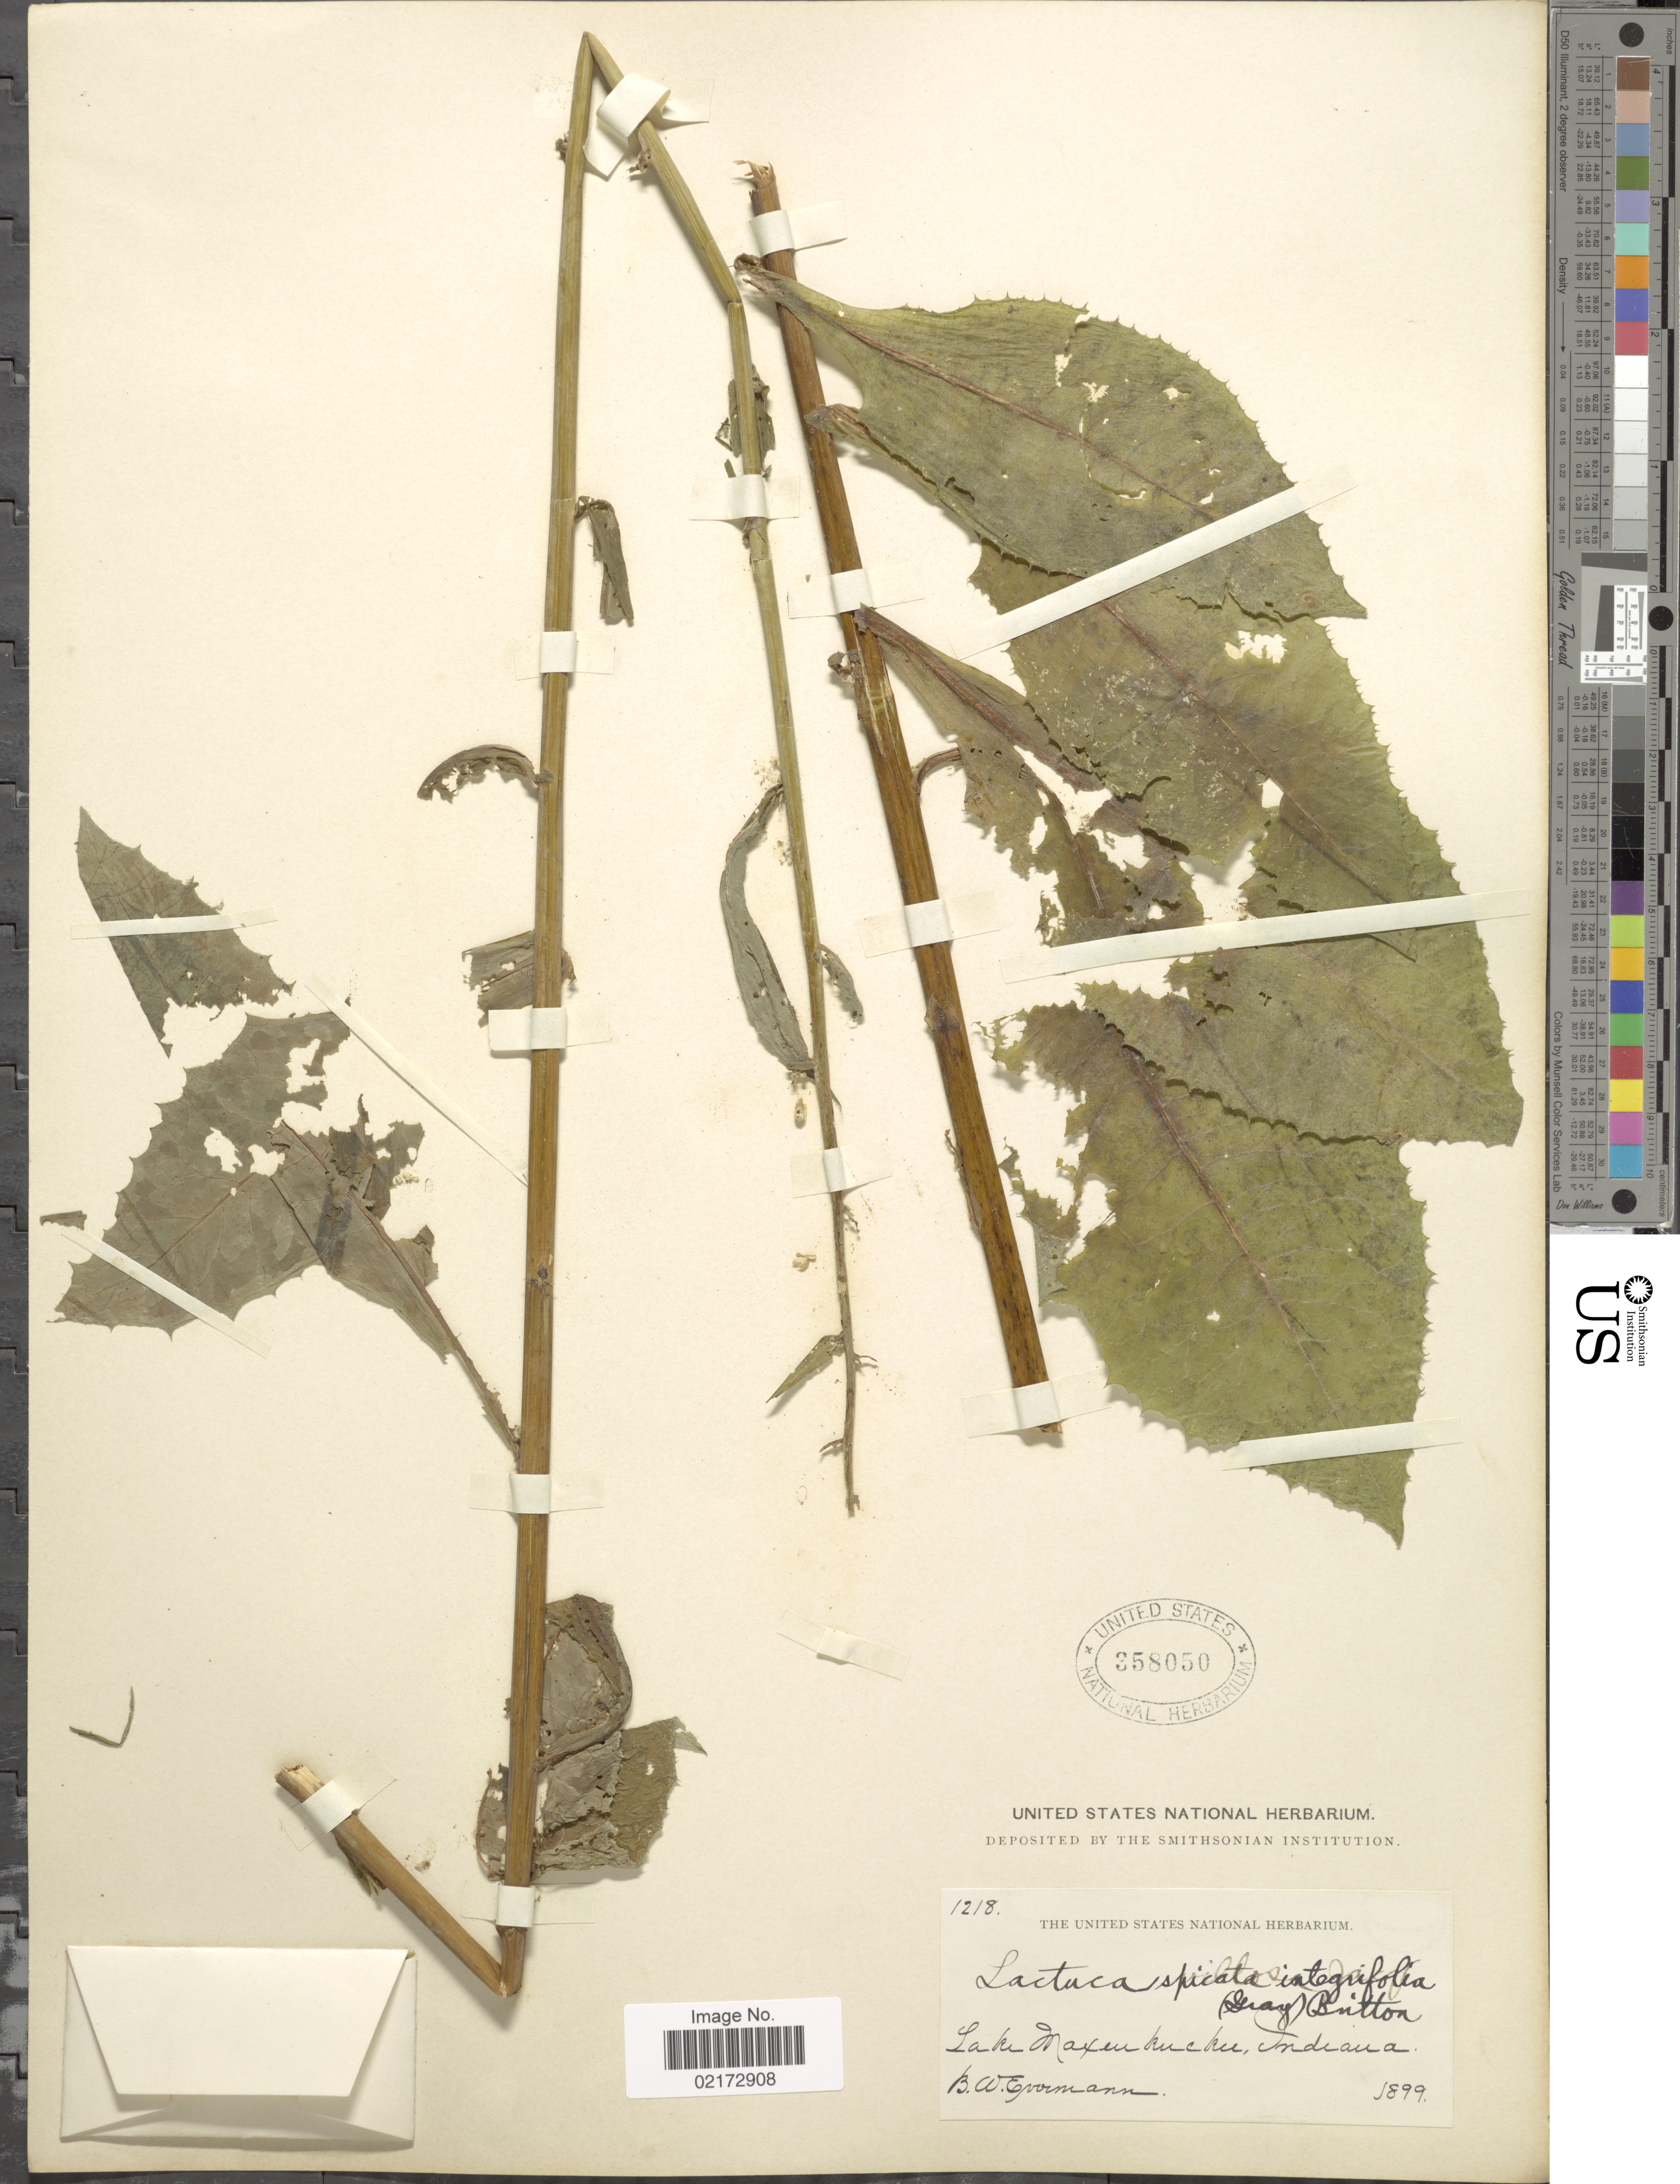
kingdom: Plantae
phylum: Tracheophyta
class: Magnoliopsida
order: Asterales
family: Asteraceae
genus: Lactuca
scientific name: Lactuca biennis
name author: (Moench) Fernald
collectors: B. W. Evermann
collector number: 1218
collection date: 1899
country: United States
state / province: Indiana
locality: Lake Maxinkuckee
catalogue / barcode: US 358050